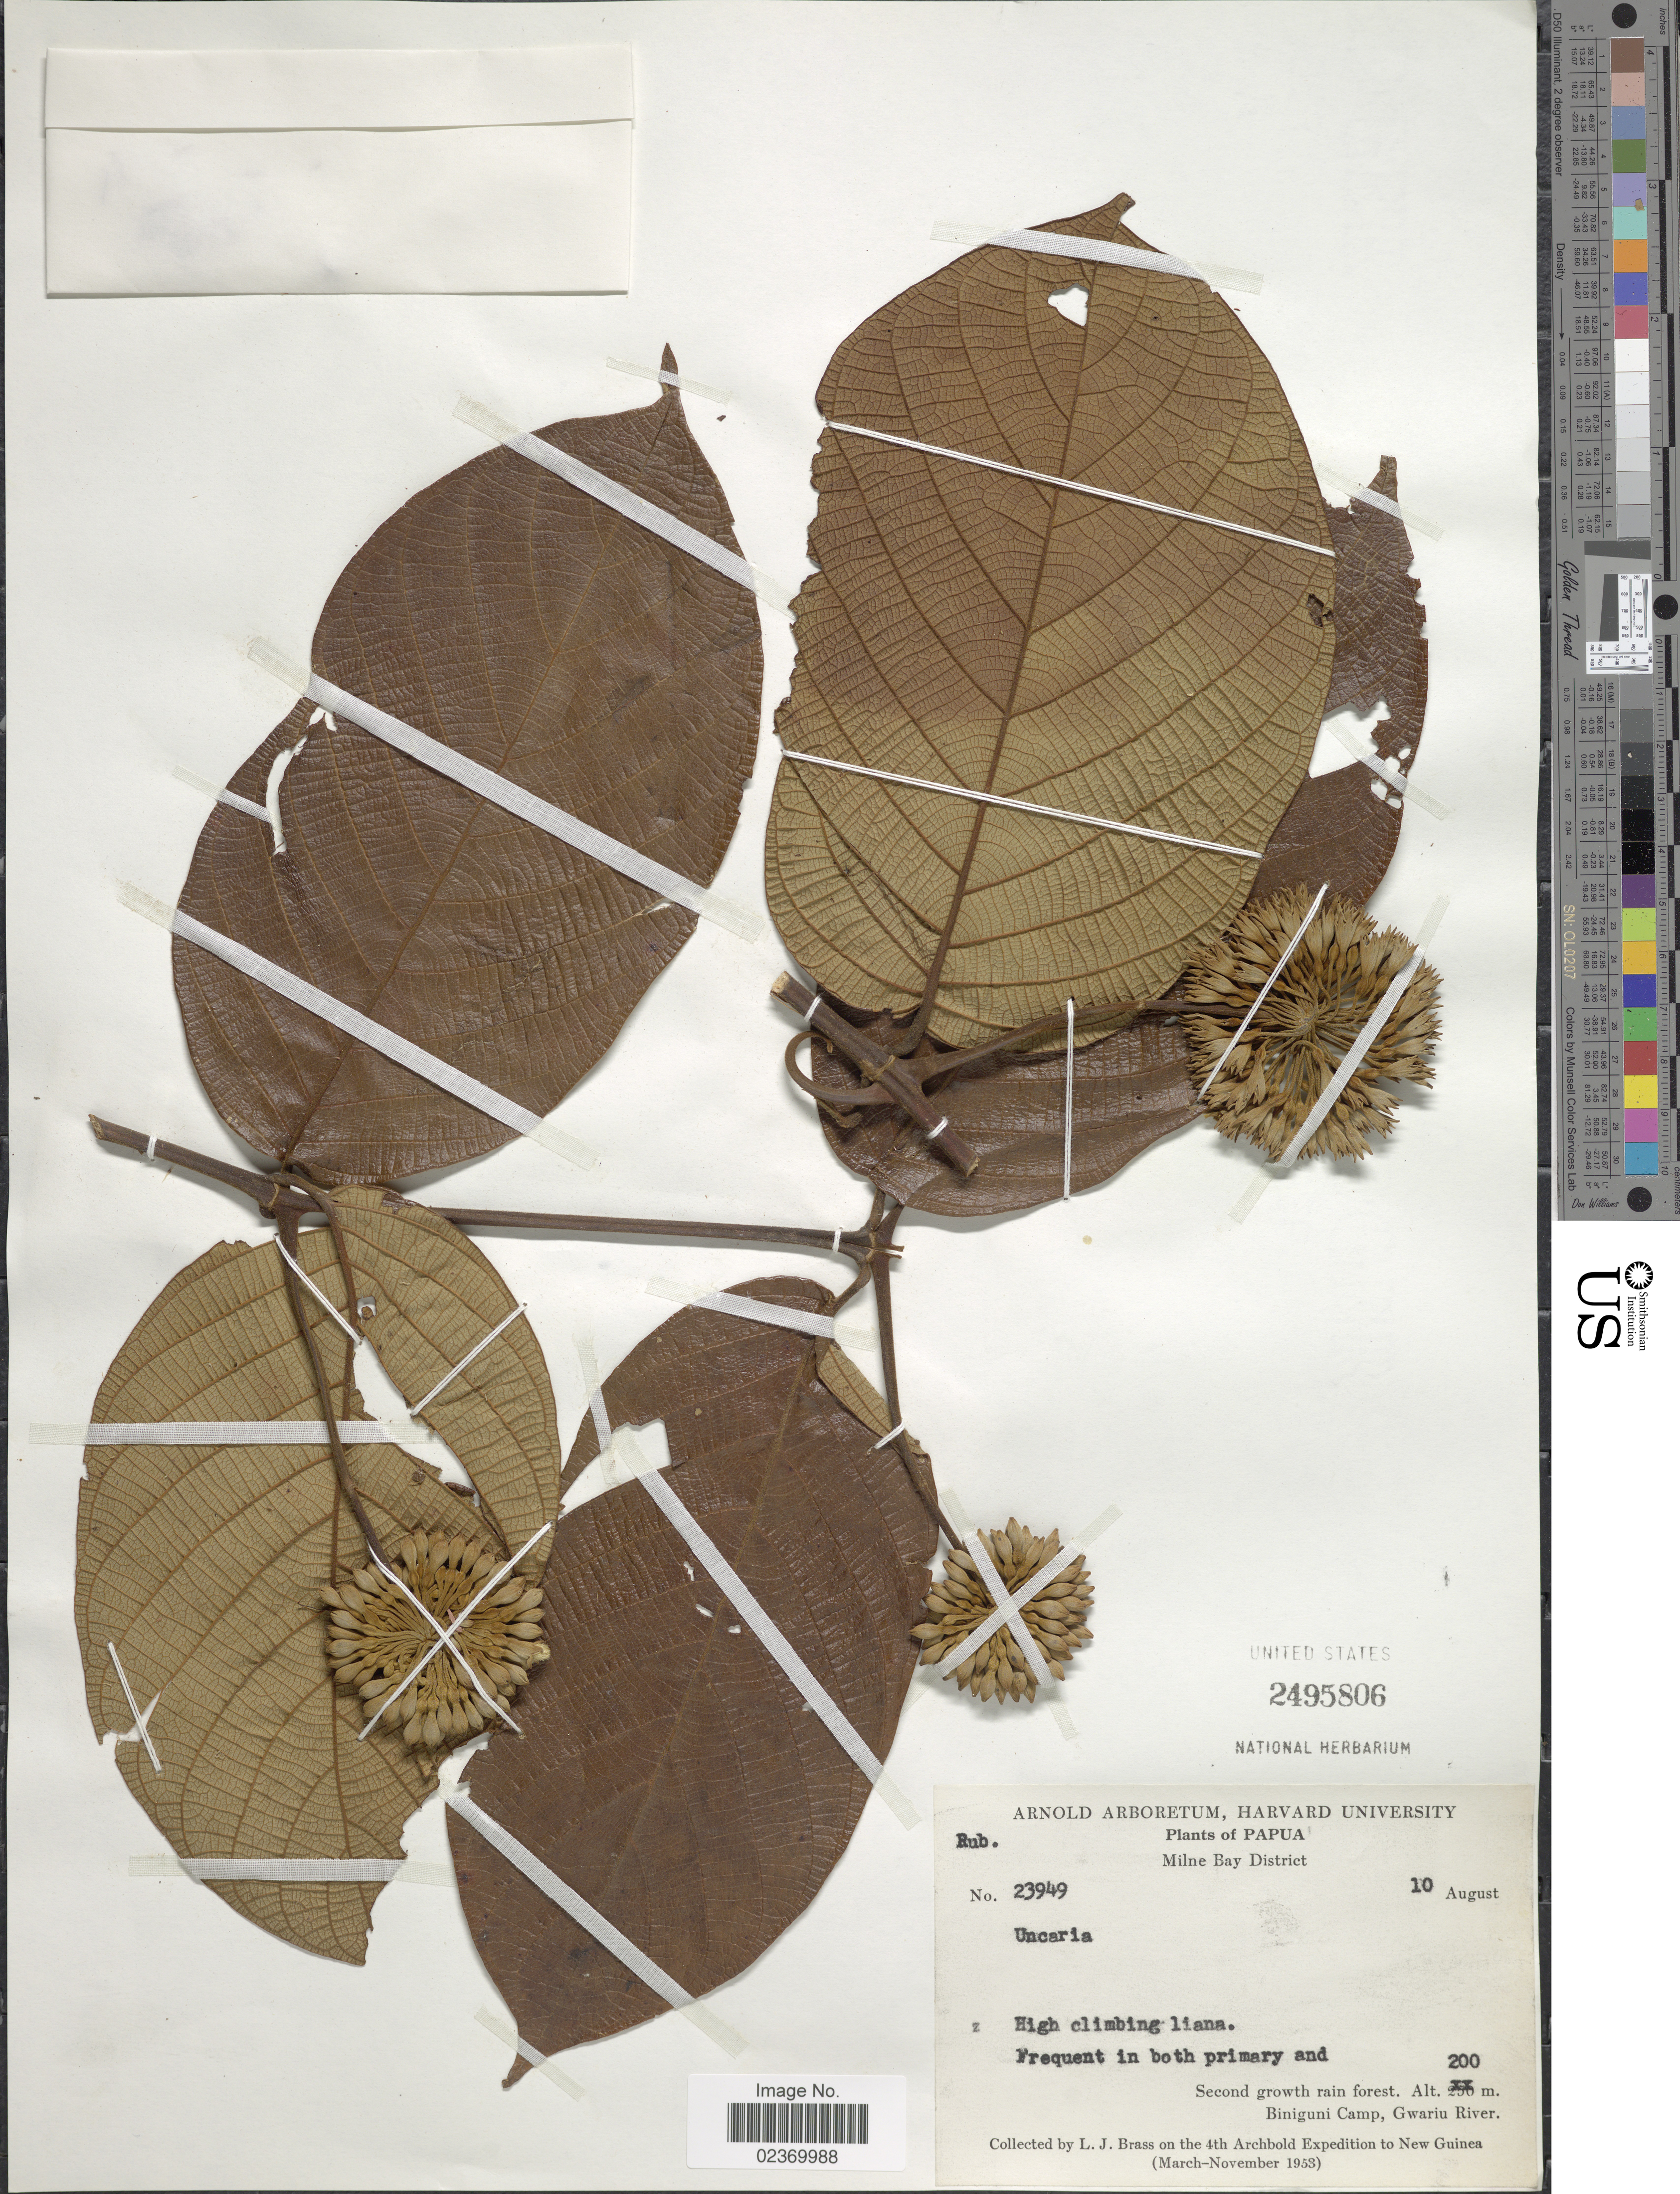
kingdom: Plantae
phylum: Tracheophyta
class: Magnoliopsida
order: Gentianales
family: Rubiaceae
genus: Uncaria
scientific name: Uncaria sp.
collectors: L. J. Brass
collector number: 23949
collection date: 1953-08-10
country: Papua New Guinea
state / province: Milne Bay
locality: New Guinea, Milne Bay District, Frequent in both primary and Second growth rain forest. Biniguni Camp, Gwariu River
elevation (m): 200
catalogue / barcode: US 2495806